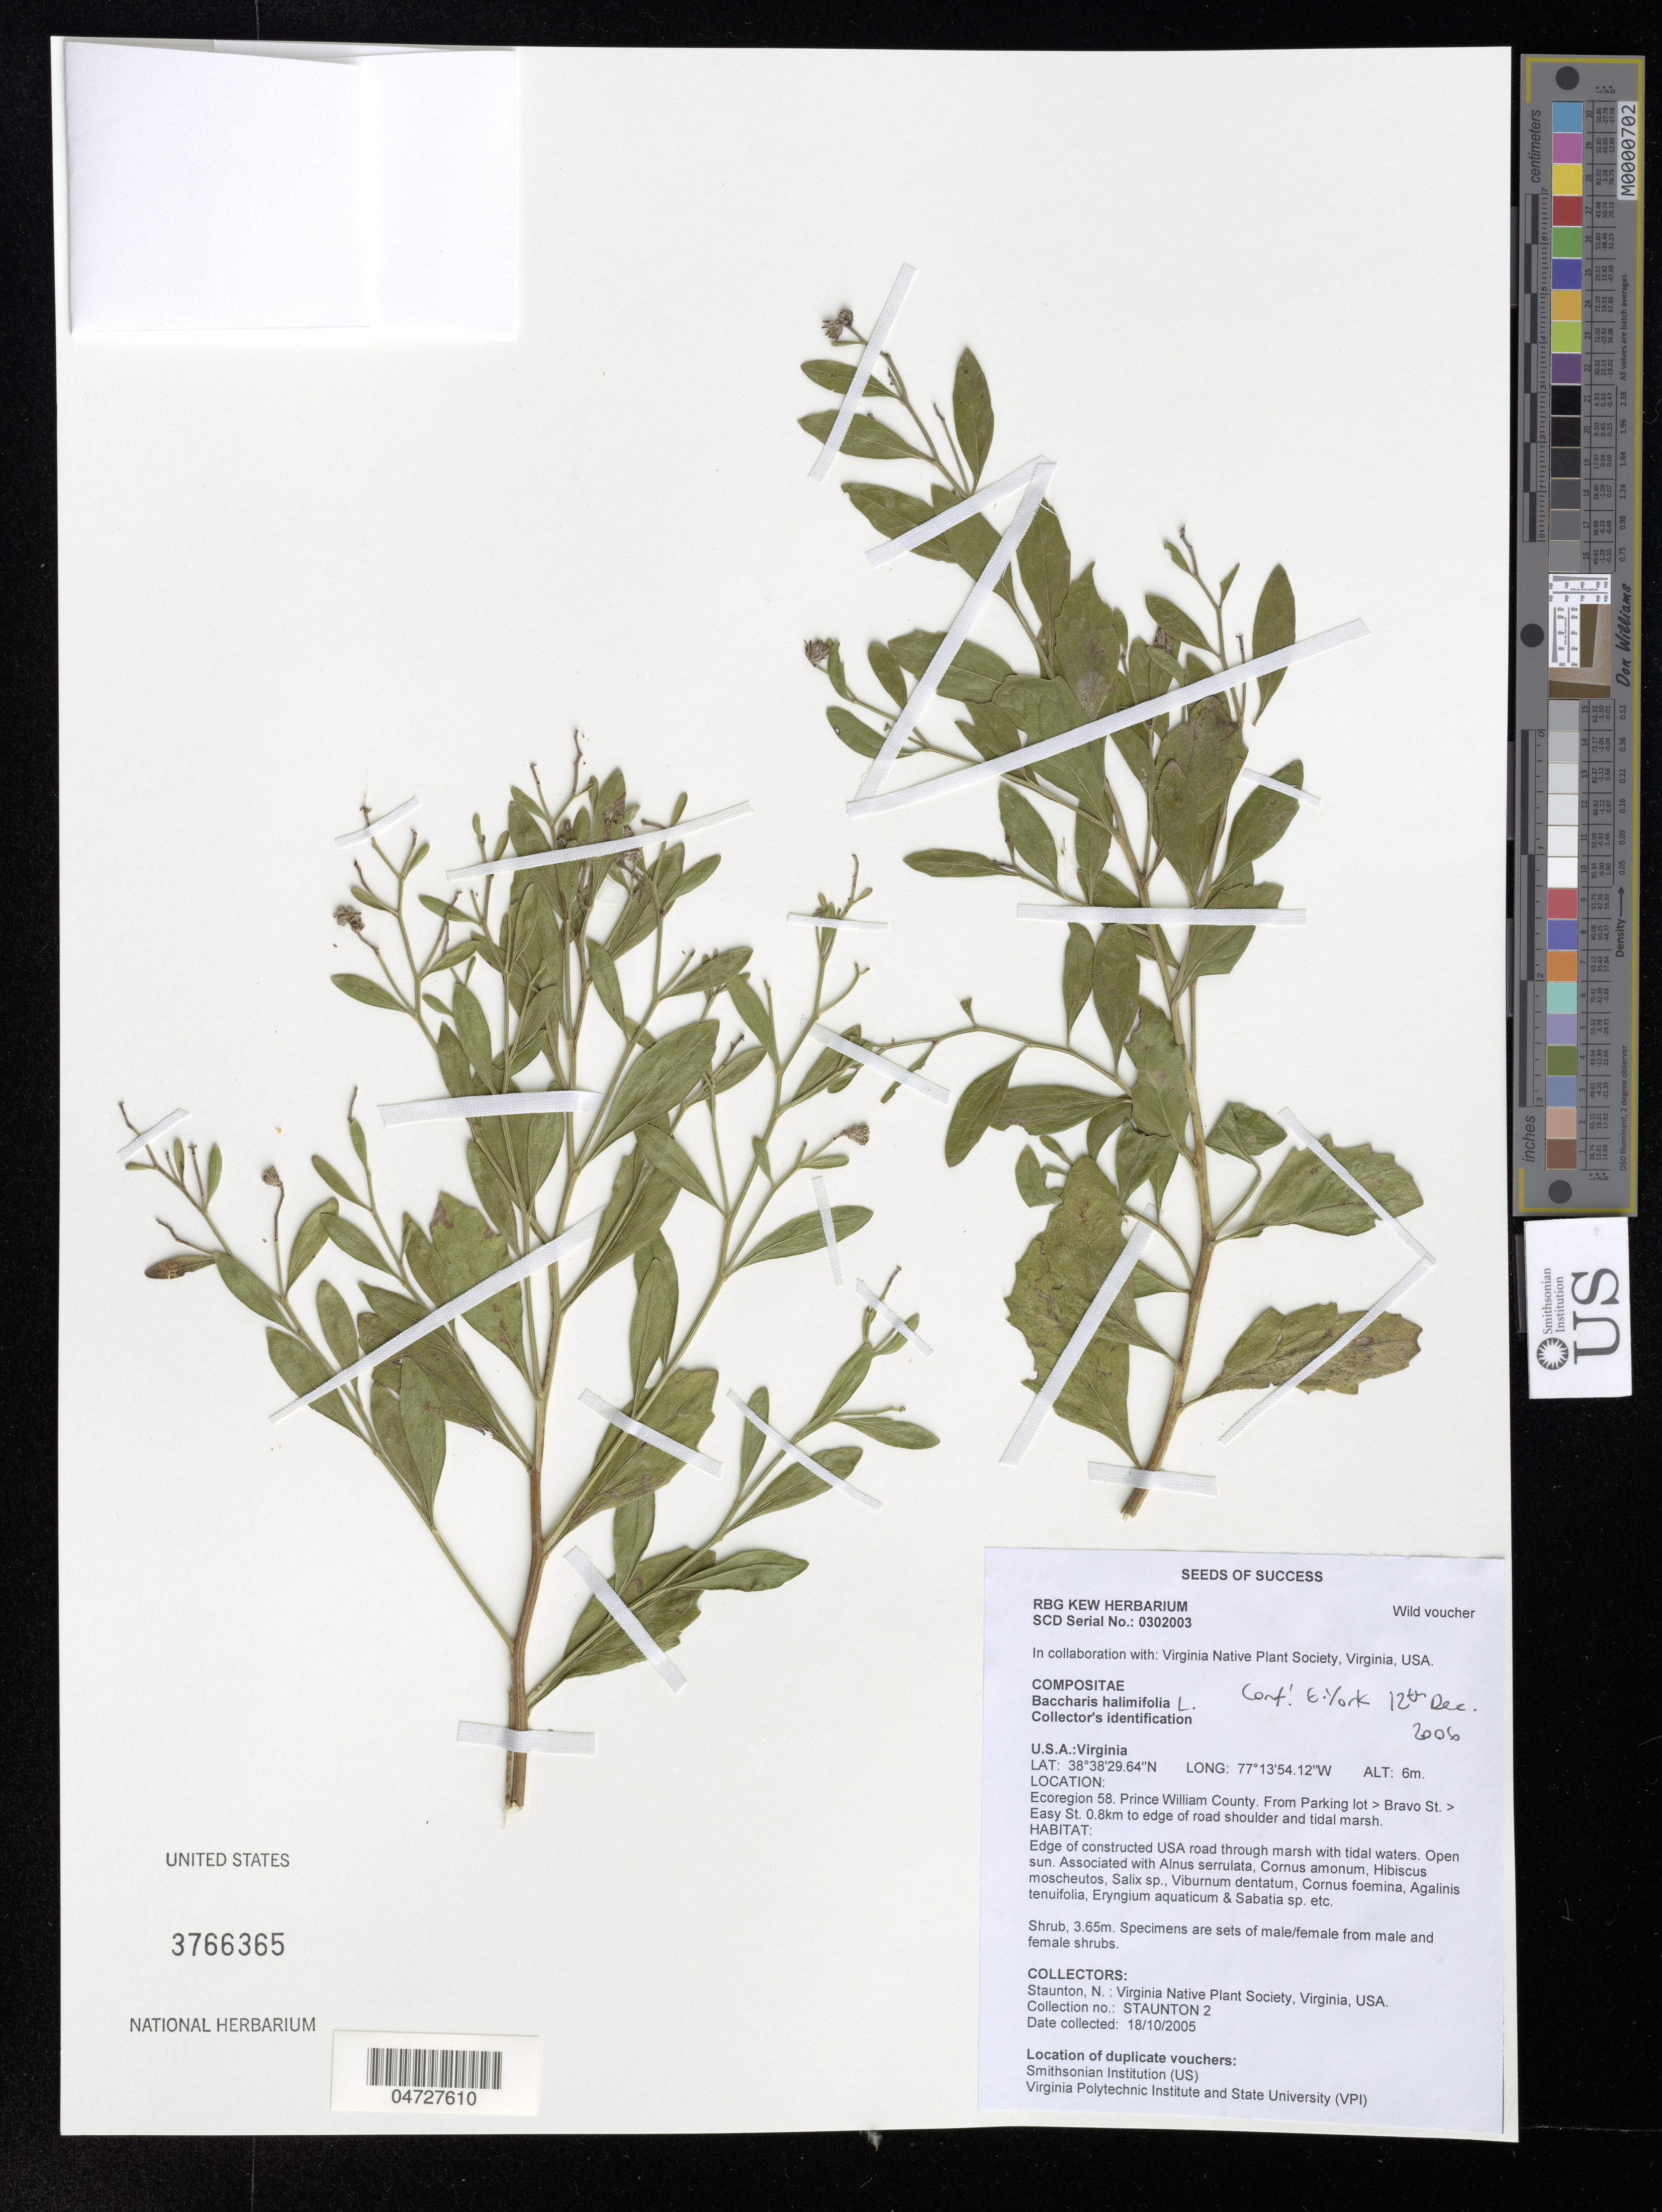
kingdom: Plantae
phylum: Tracheophyta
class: Magnoliopsida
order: Asterales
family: Asteraceae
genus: Baccharis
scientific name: Baccharis halimifolia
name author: L.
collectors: N. Staunton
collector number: STAUNTON 2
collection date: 2005-10-18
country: United States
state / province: Virginia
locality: Ecoregion 58. Prince William County. From Parking lot > Bravo St.> Easy St. 0.8km to edge of road shoulder and tidal marsh.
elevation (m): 6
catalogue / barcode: US 3766365